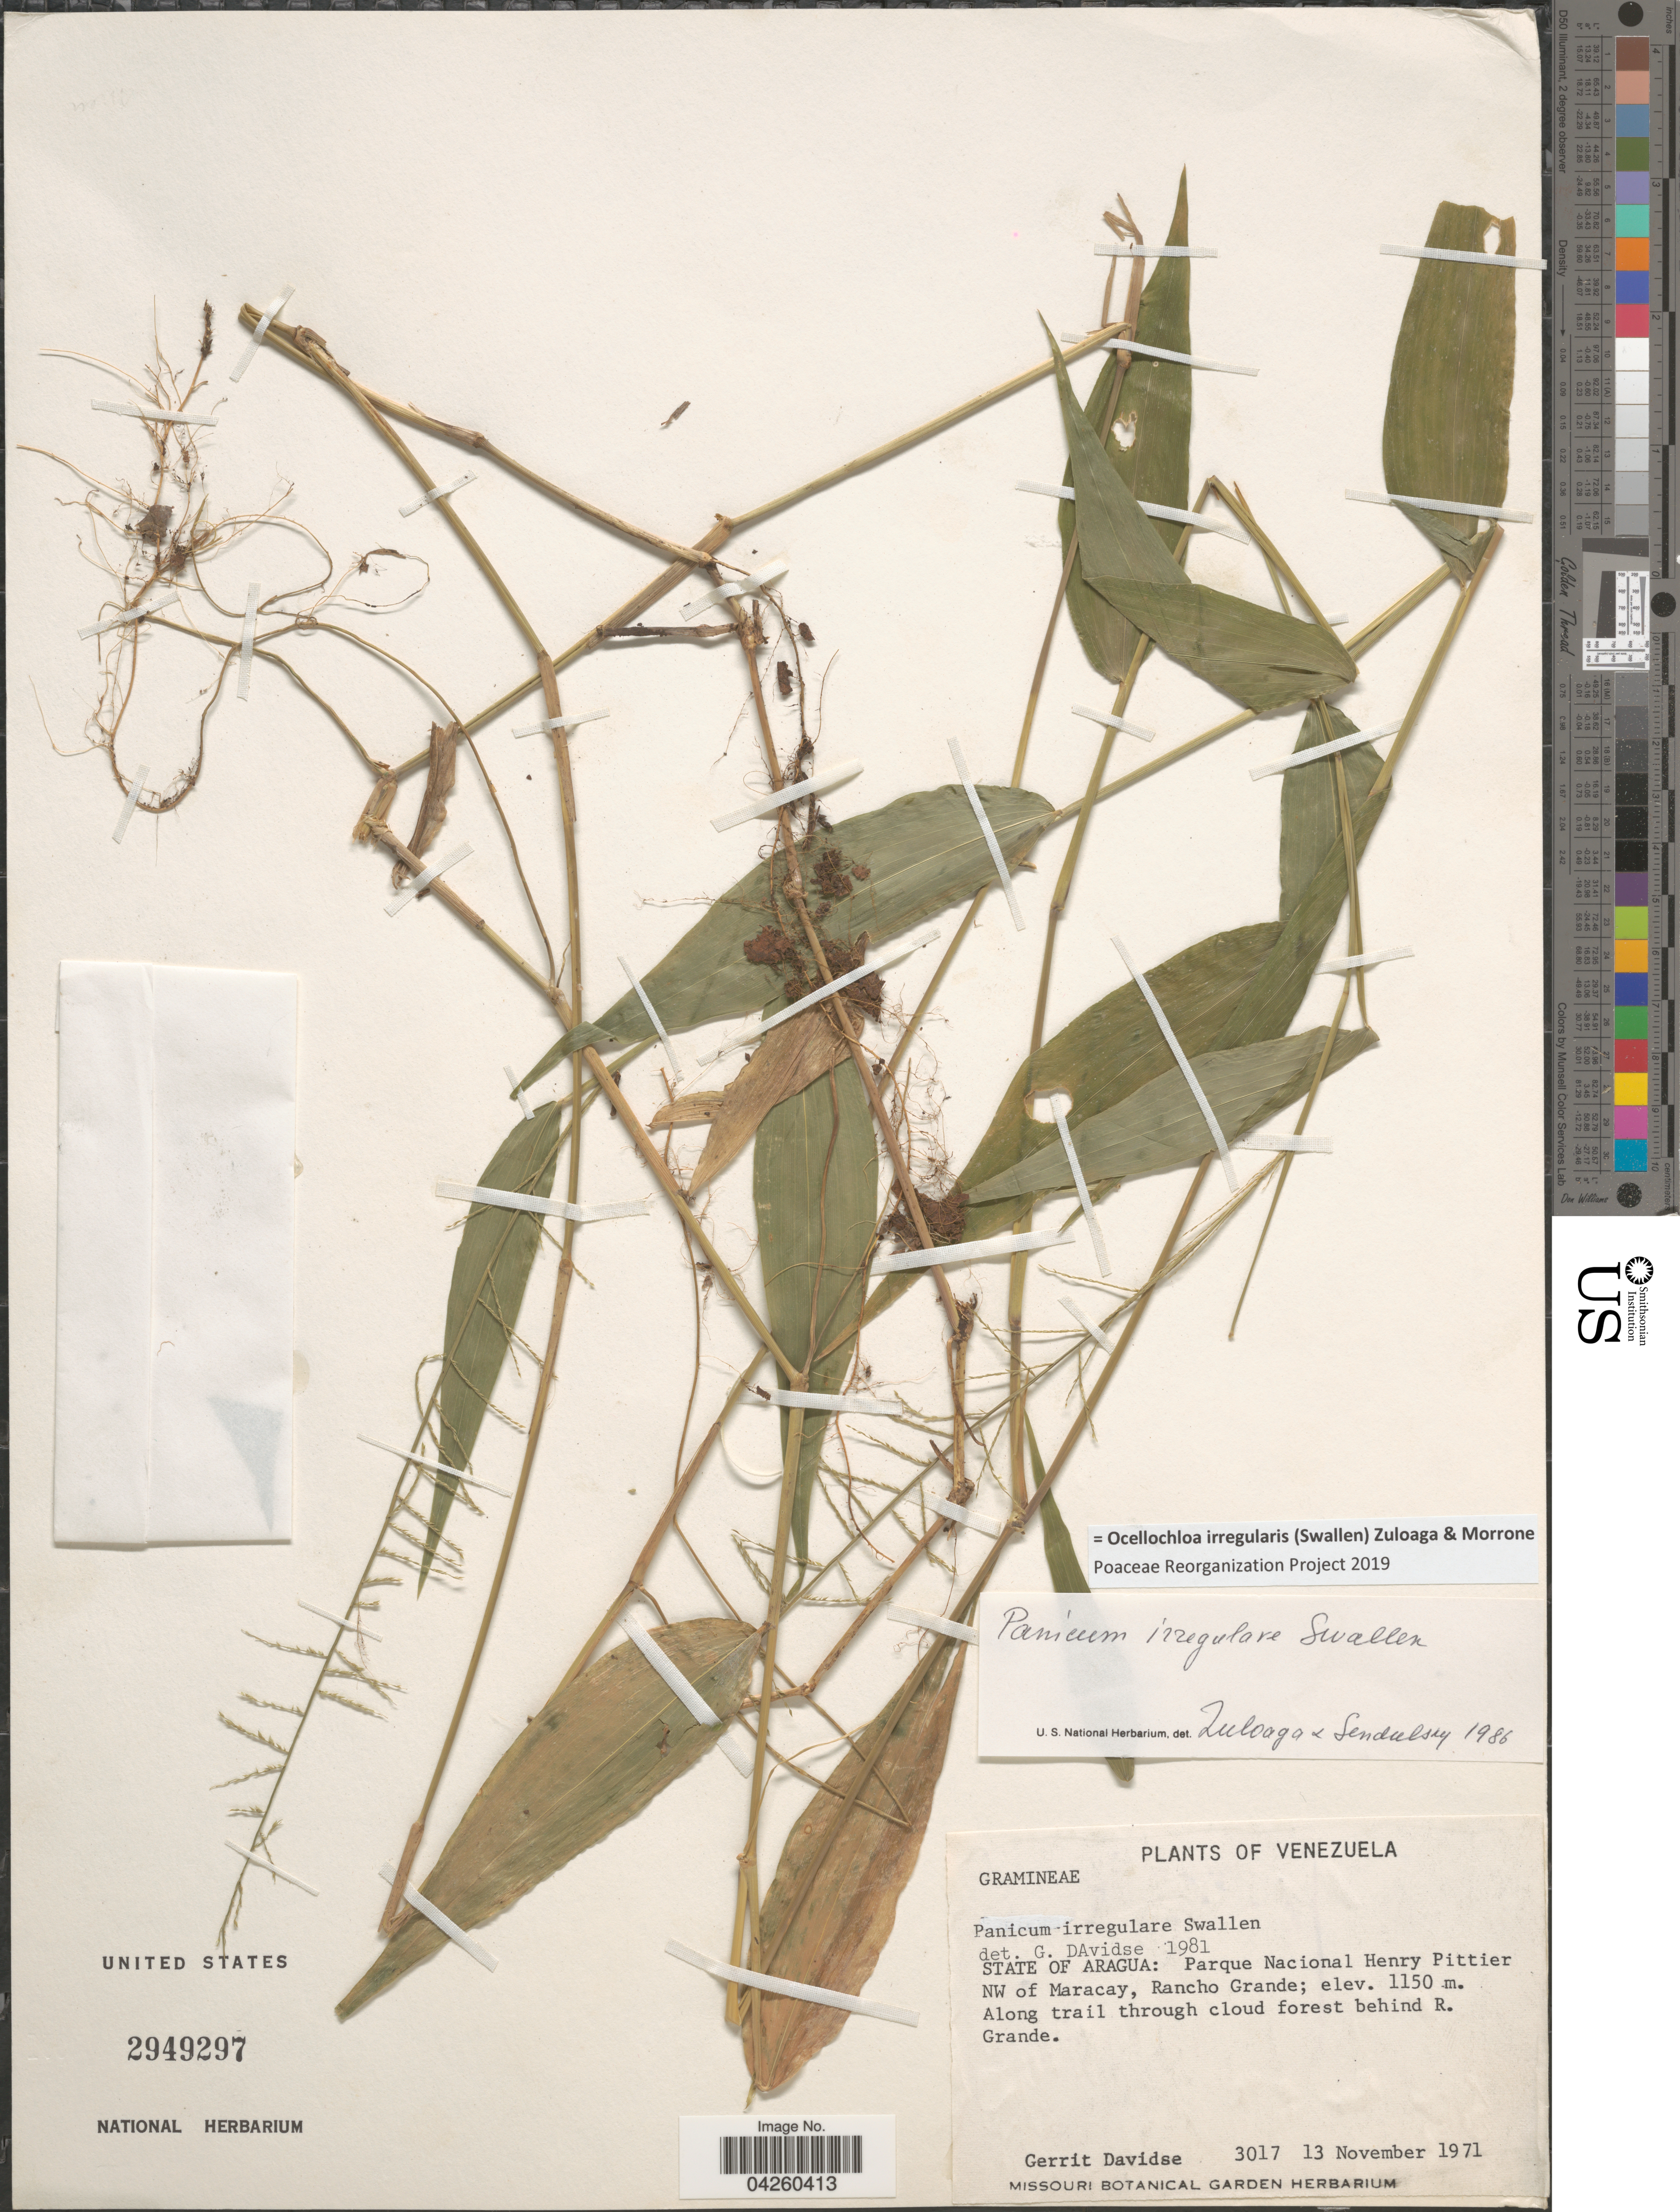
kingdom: Plantae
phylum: Tracheophyta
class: Liliopsida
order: Poales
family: Poaceae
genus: Ocellochloa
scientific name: Ocellochloa irregularis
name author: (Swallen) Zuloaga & Morrone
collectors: G. Davidse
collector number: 3017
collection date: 1971-11-13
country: Venezuela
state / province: Aragua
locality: State of Aragua: Parque Nacional Henry Pittier NW of Maracay, Rancho Grande. Along trail through cloud forest behind R. Grande.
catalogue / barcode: US 2949297